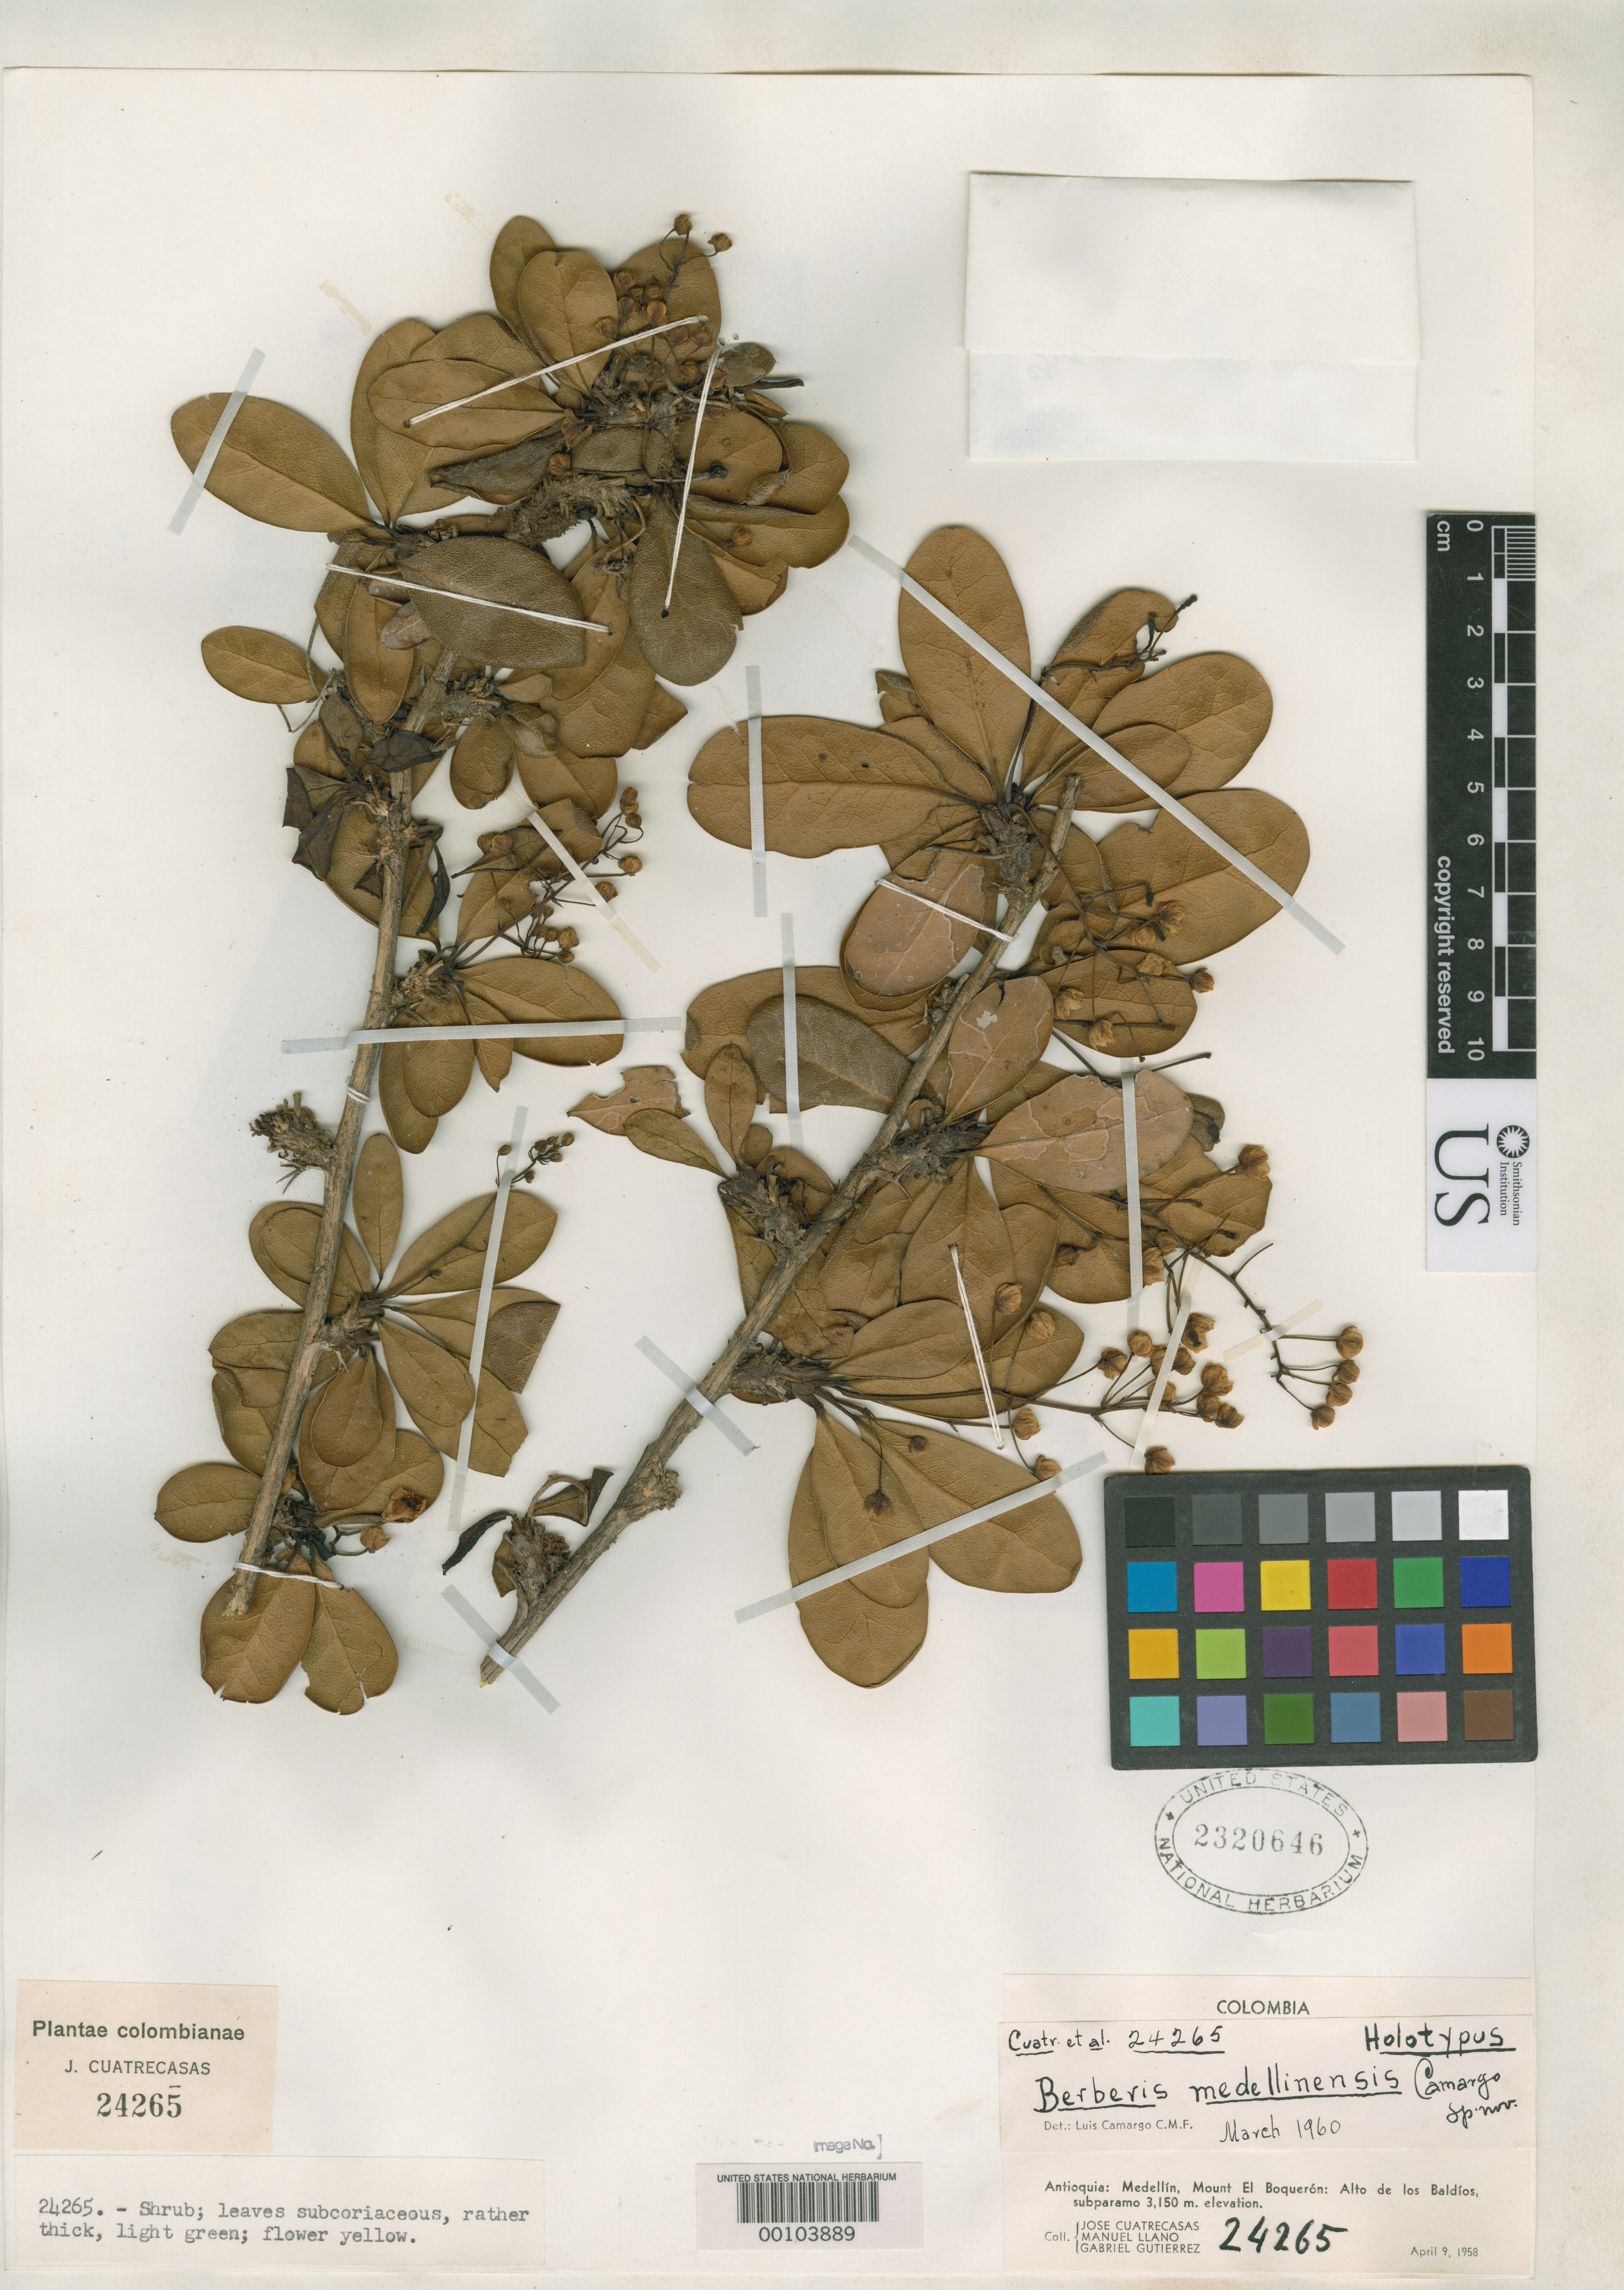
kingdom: Plantae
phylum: Tracheophyta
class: Magnoliopsida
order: Ranunculales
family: Berberidaceae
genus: Berberis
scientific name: Berberis medellinensis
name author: L.A. Camargo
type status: Holotype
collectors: J. Cuatrecasas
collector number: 24265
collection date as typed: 09 Apr 1958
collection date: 1958-04-09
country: Colombia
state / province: Antioquia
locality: Medellin, Mount El Boqueron.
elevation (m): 3150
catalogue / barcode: US 2320646